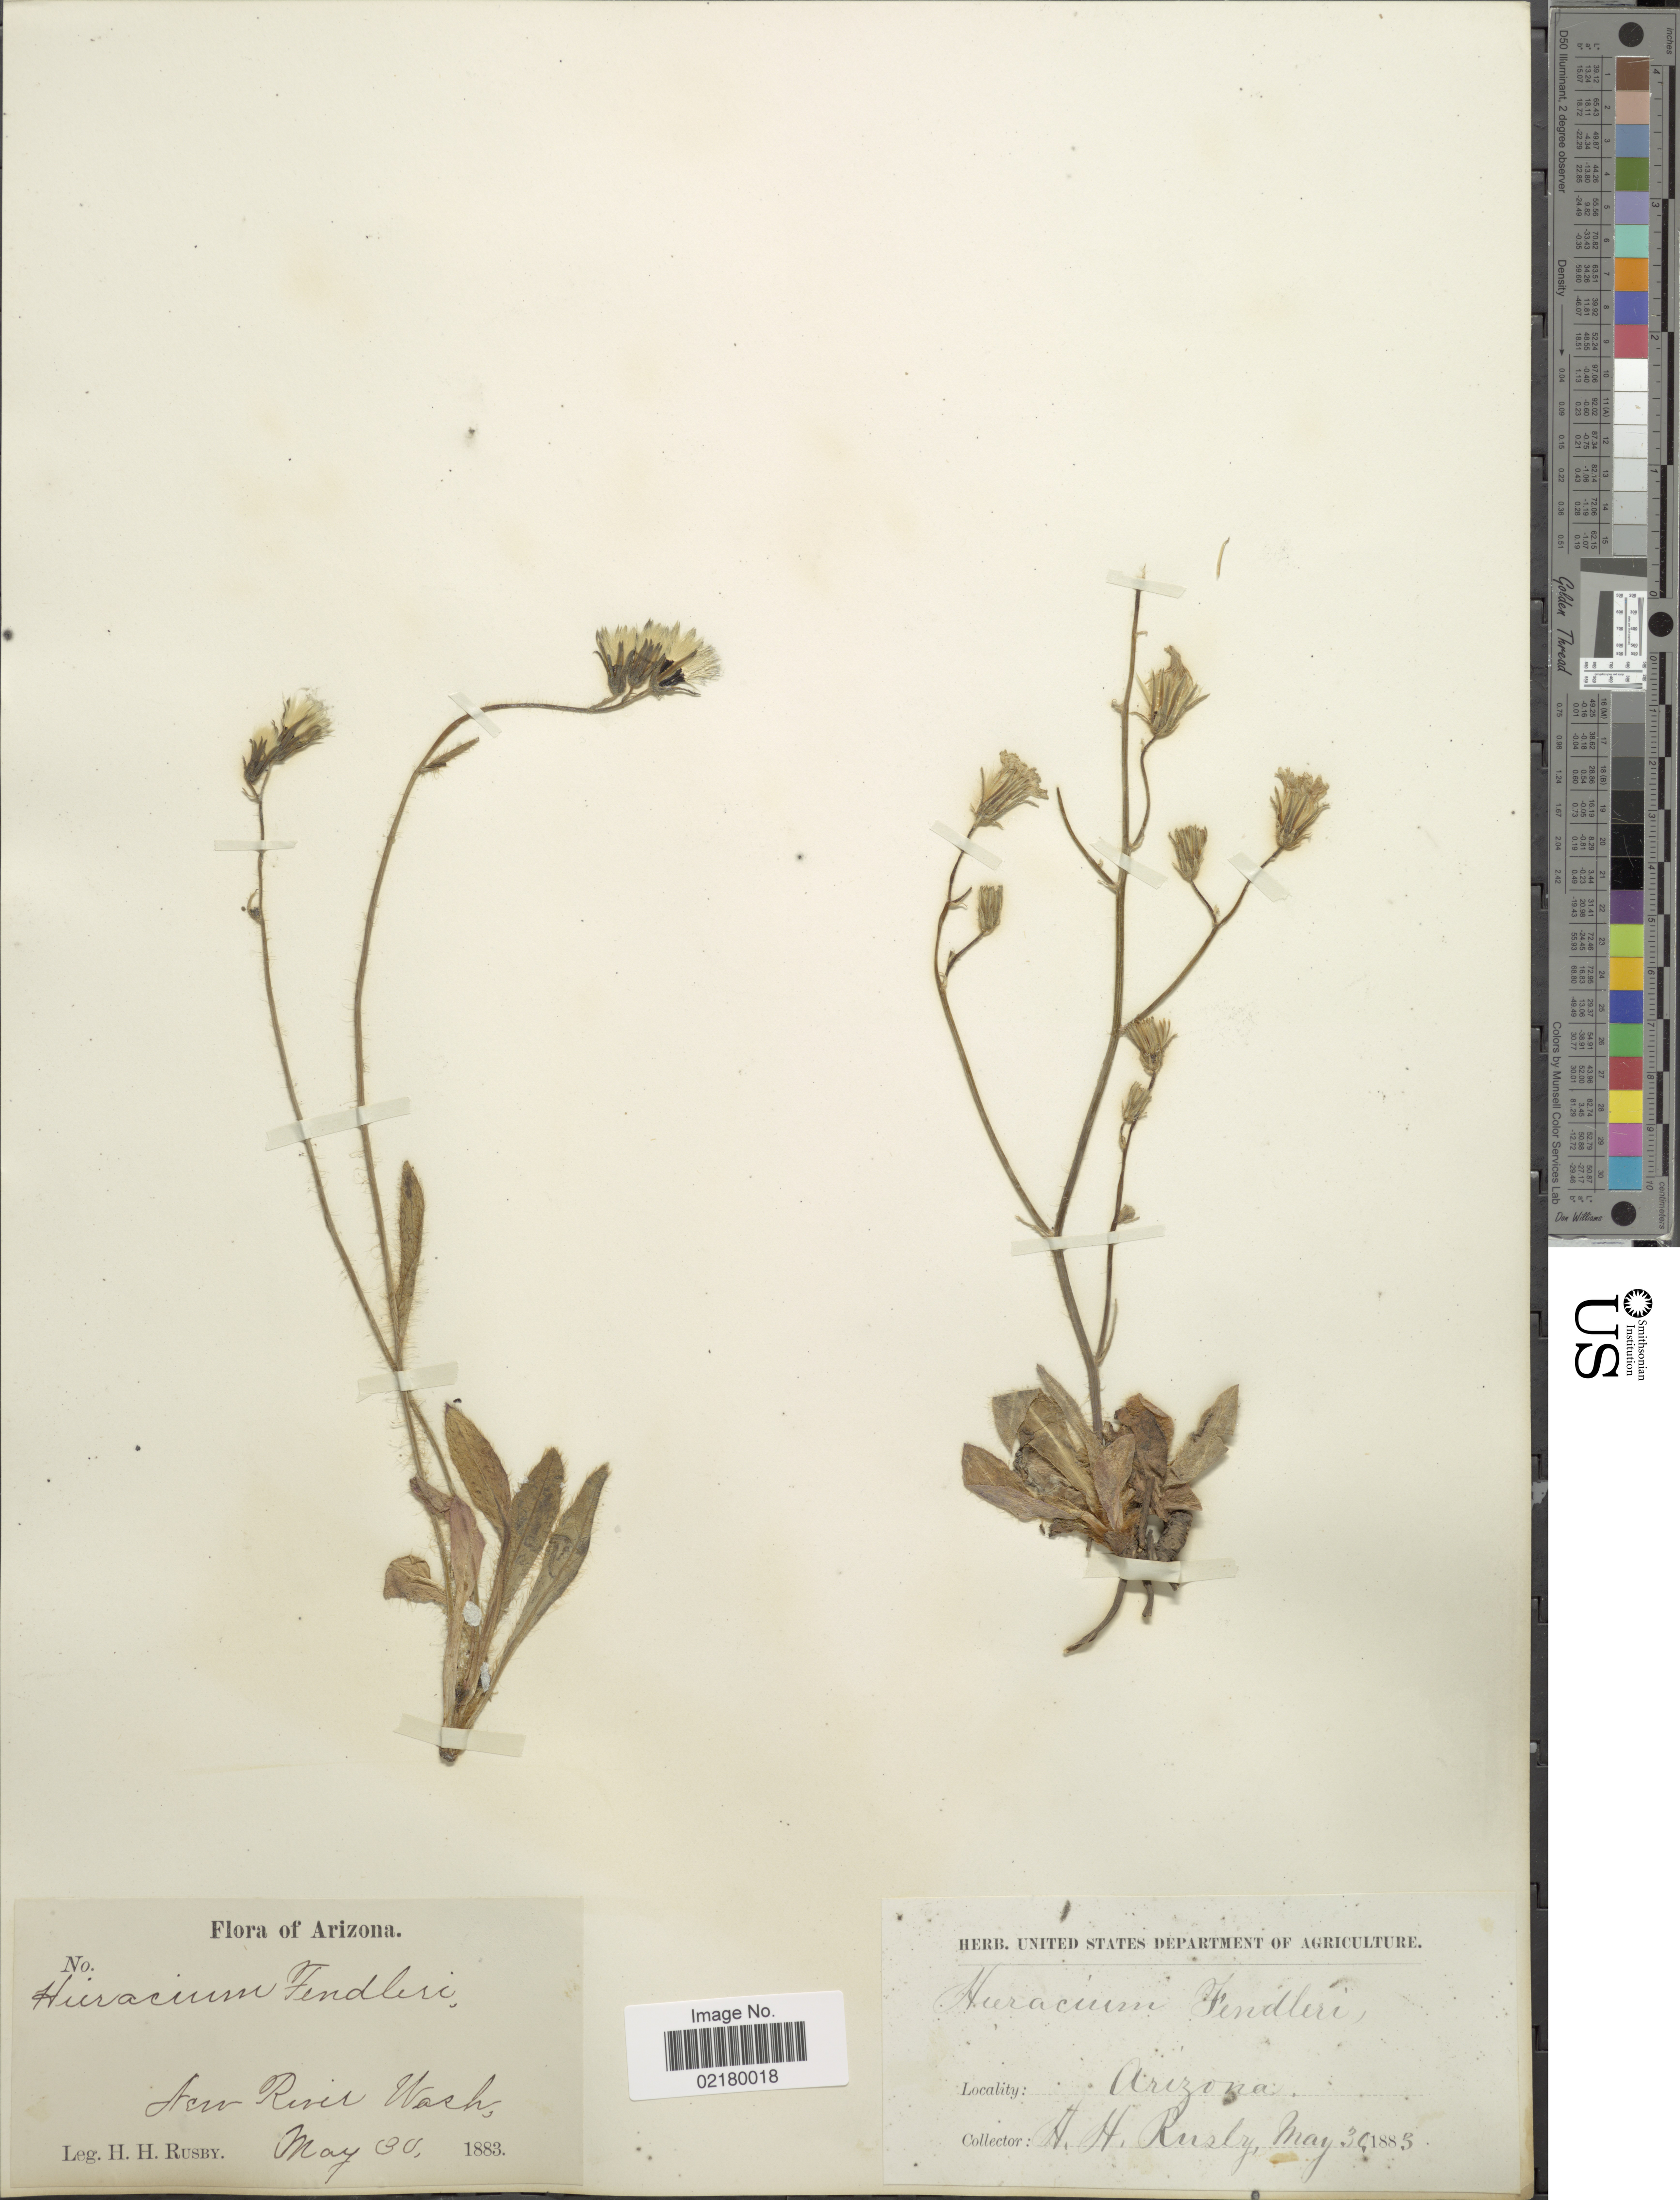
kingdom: Plantae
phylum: Tracheophyta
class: Magnoliopsida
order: Asterales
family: Asteraceae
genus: Hieracium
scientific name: Hieracium fendleri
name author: Sch. Bip.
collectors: H. H. Rusby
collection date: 1883-05-30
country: United States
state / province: Arizona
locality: Aen River Wash,